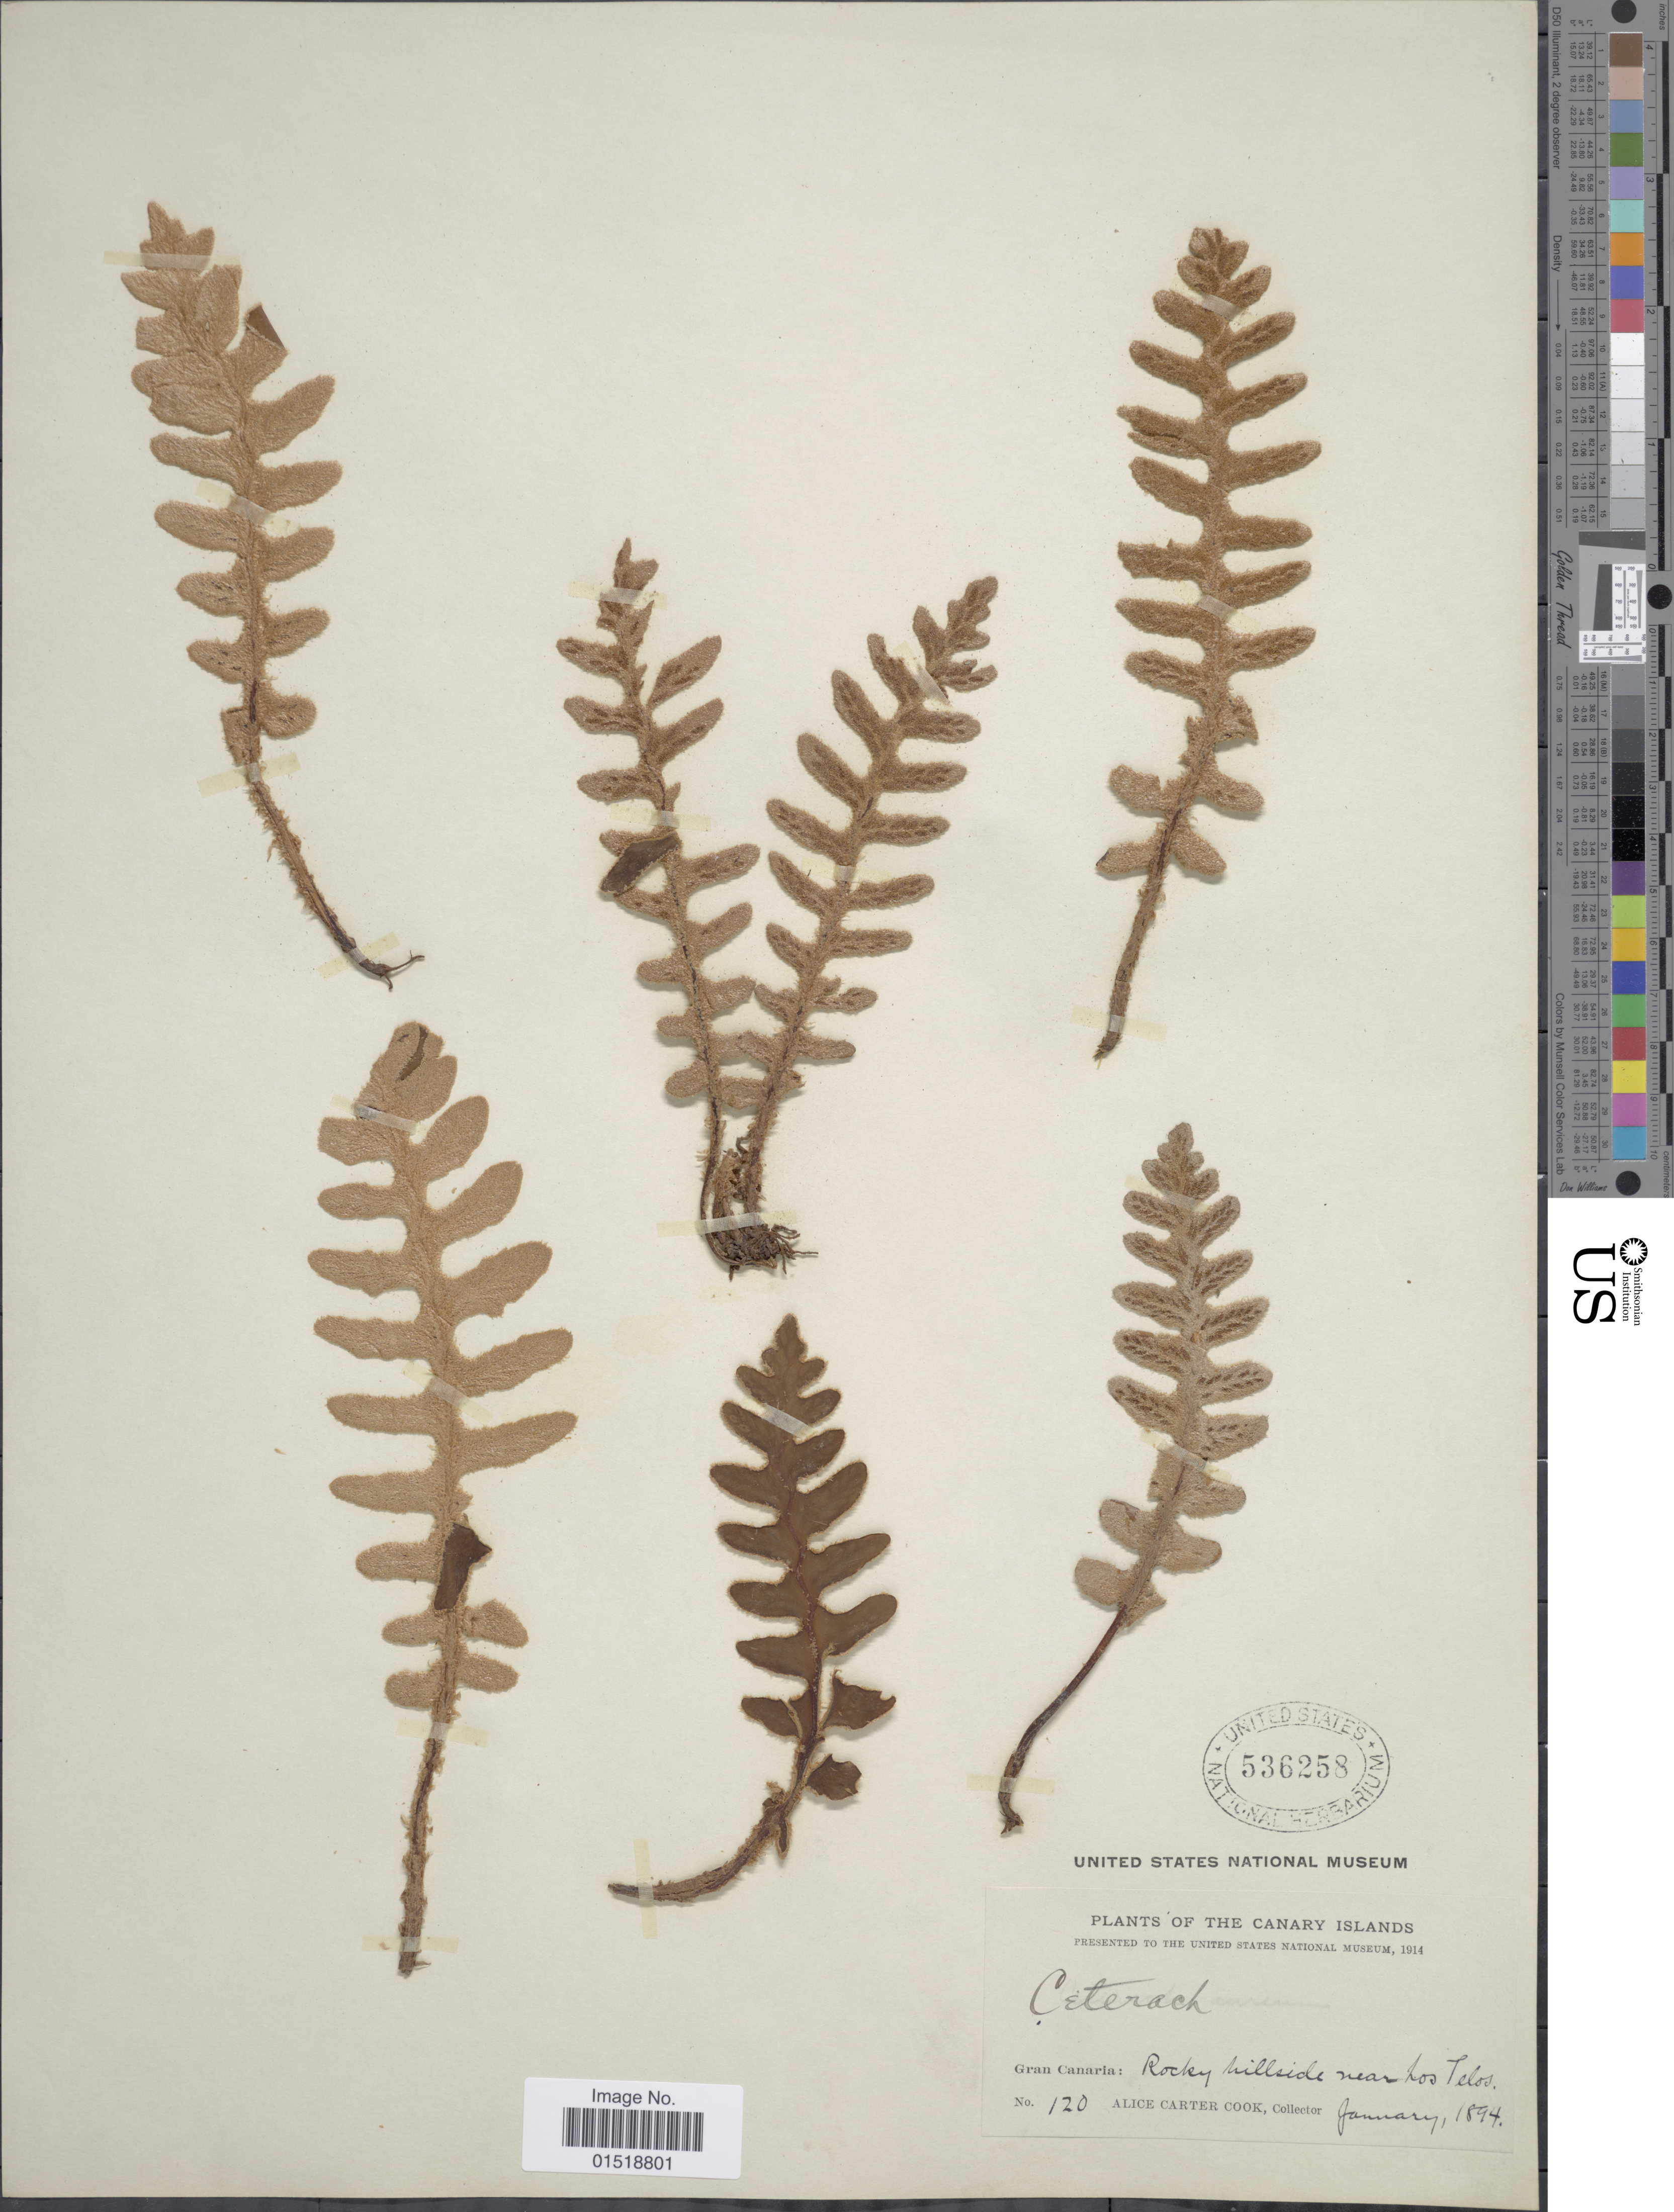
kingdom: Plantae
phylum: Tracheophyta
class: Polypodiopsida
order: Polypodiales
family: Aspleniaceae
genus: Asplenium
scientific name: Asplenium aureum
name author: Cav.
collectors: Alice C. Cook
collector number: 120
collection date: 1894-01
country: Spain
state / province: Canarias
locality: Canary Islands. Gran Canaria: Rocky hillside near Los Telos.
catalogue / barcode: US 536258